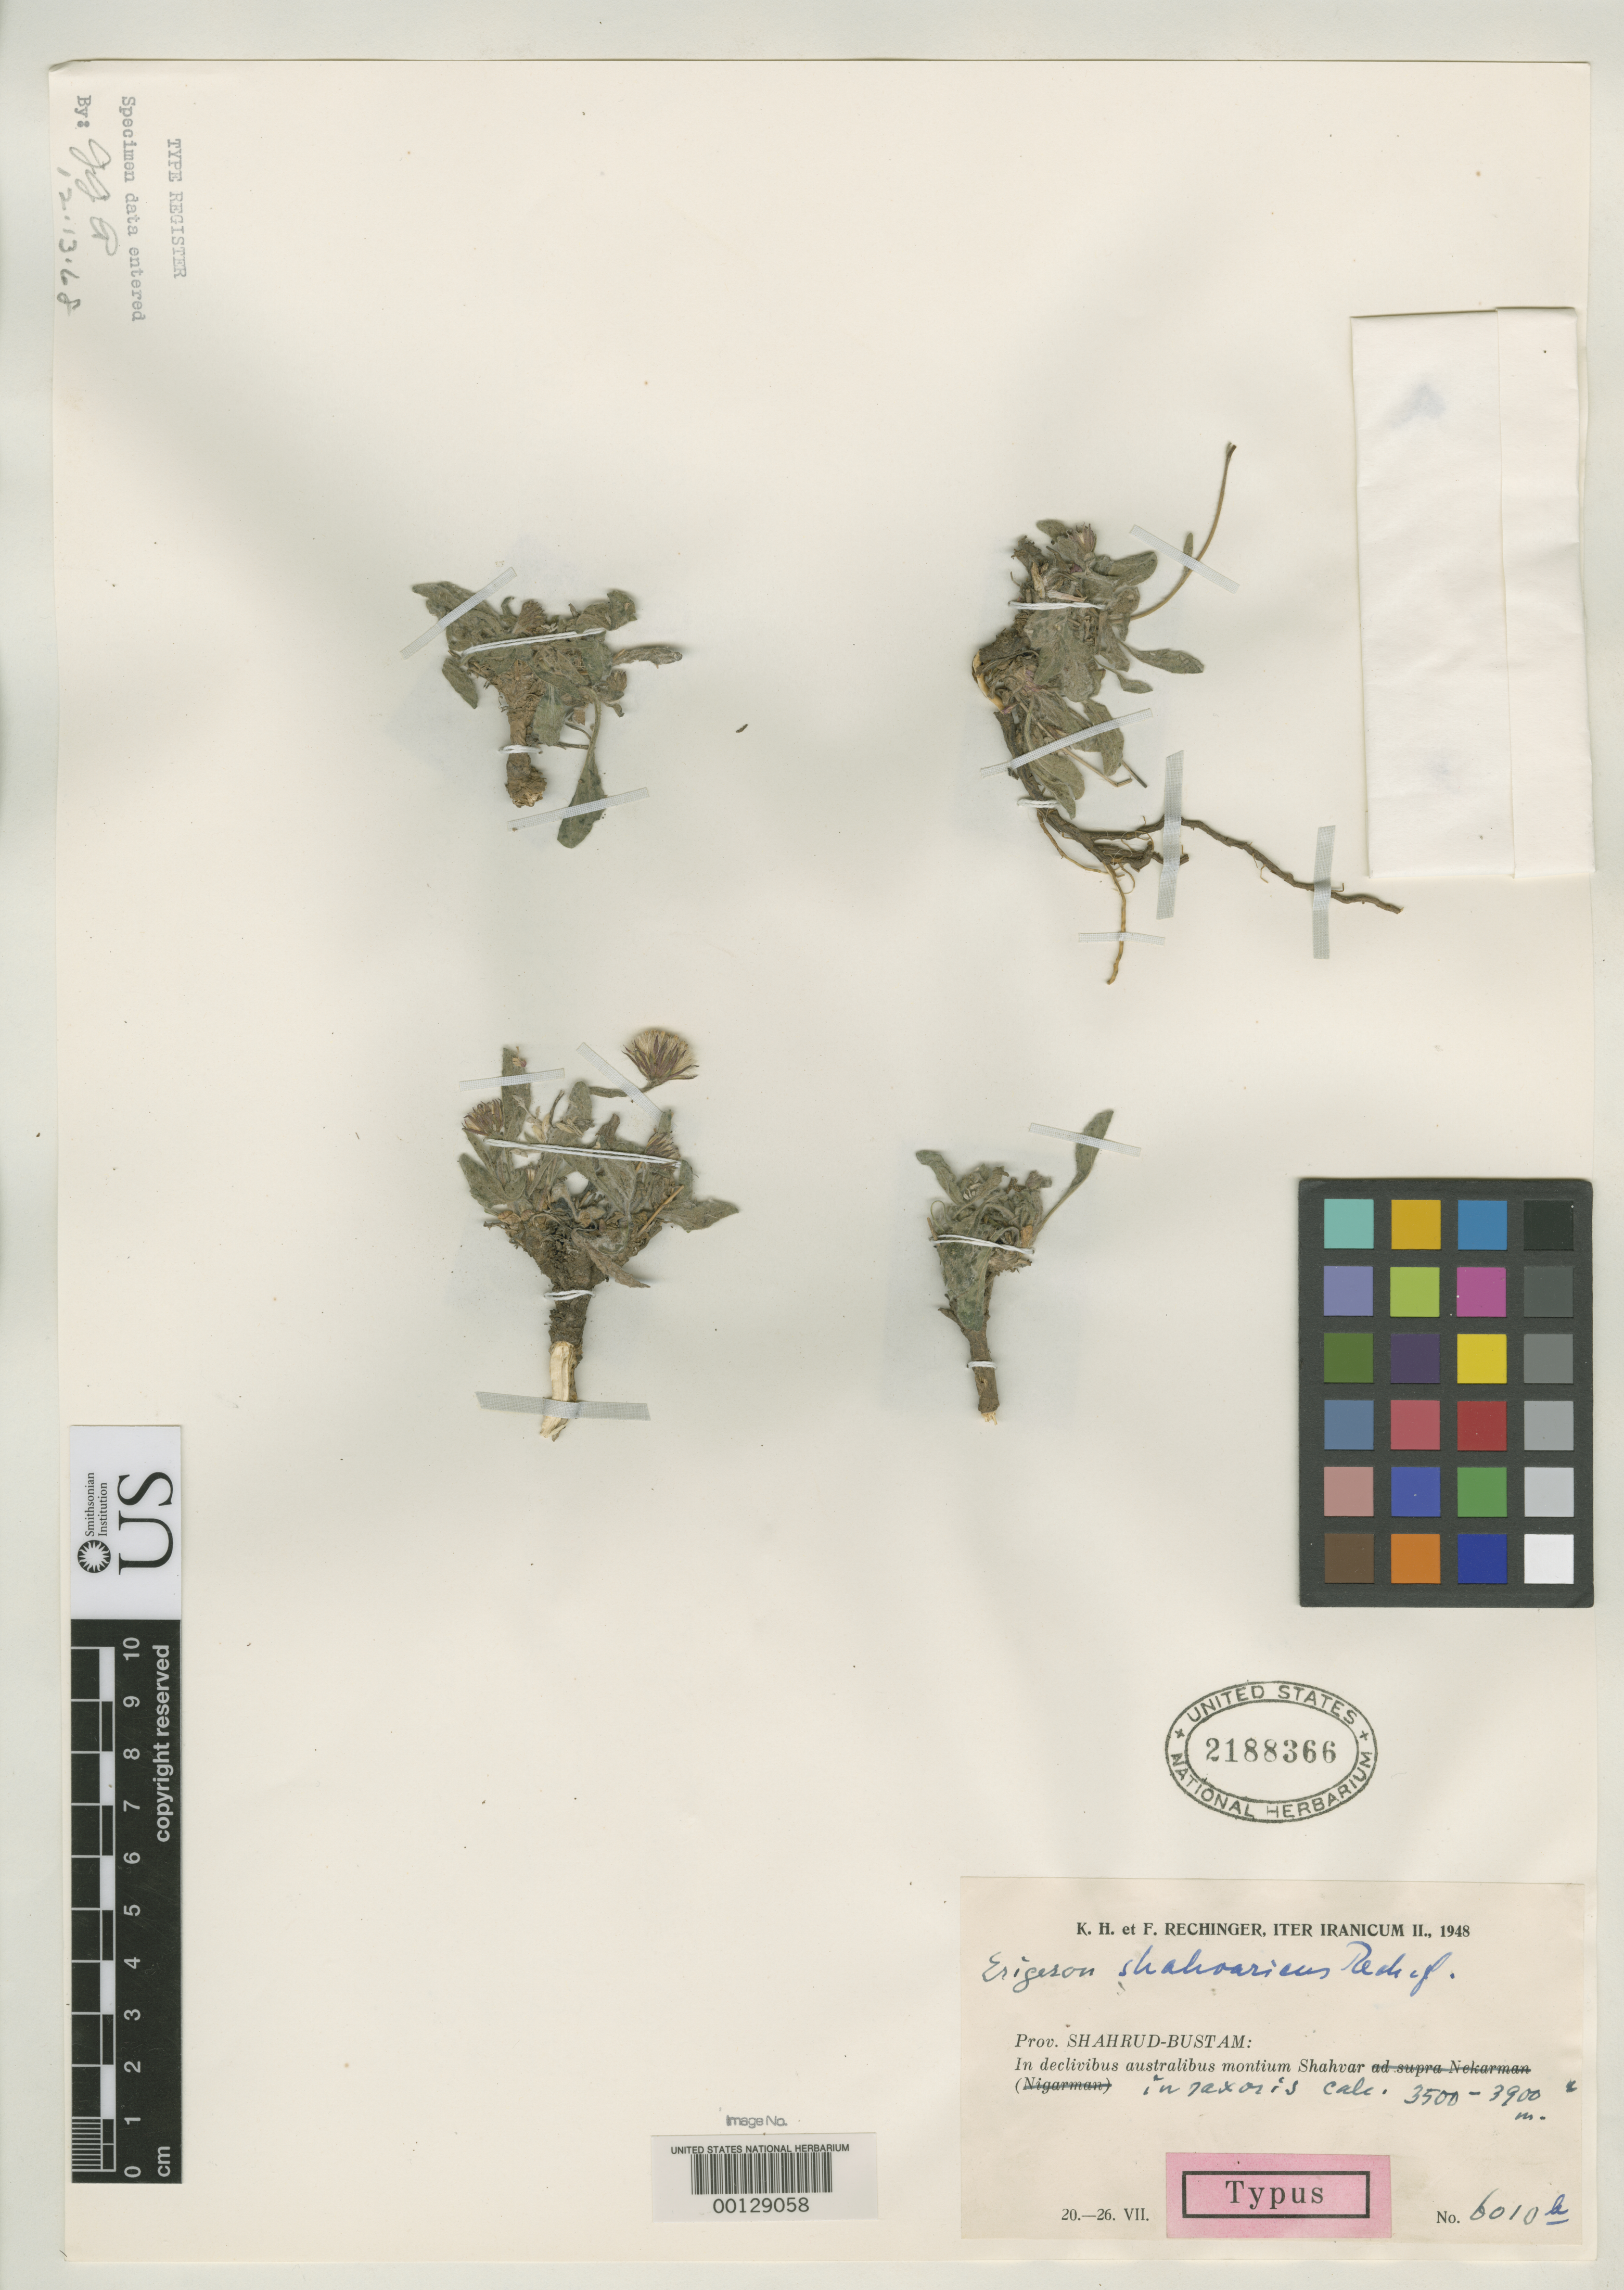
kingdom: Plantae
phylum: Tracheophyta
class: Magnoliopsida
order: Asterales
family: Asteraceae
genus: Erigeron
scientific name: Erigeron shahvaricus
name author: Rech. f.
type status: Type Material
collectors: K. H. Rechinger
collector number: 6010 b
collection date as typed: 20 Jul 1948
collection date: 1948-07-20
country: Iran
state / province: Tehran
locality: Shahvar, Shahrud-Bustam.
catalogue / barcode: US 2188366